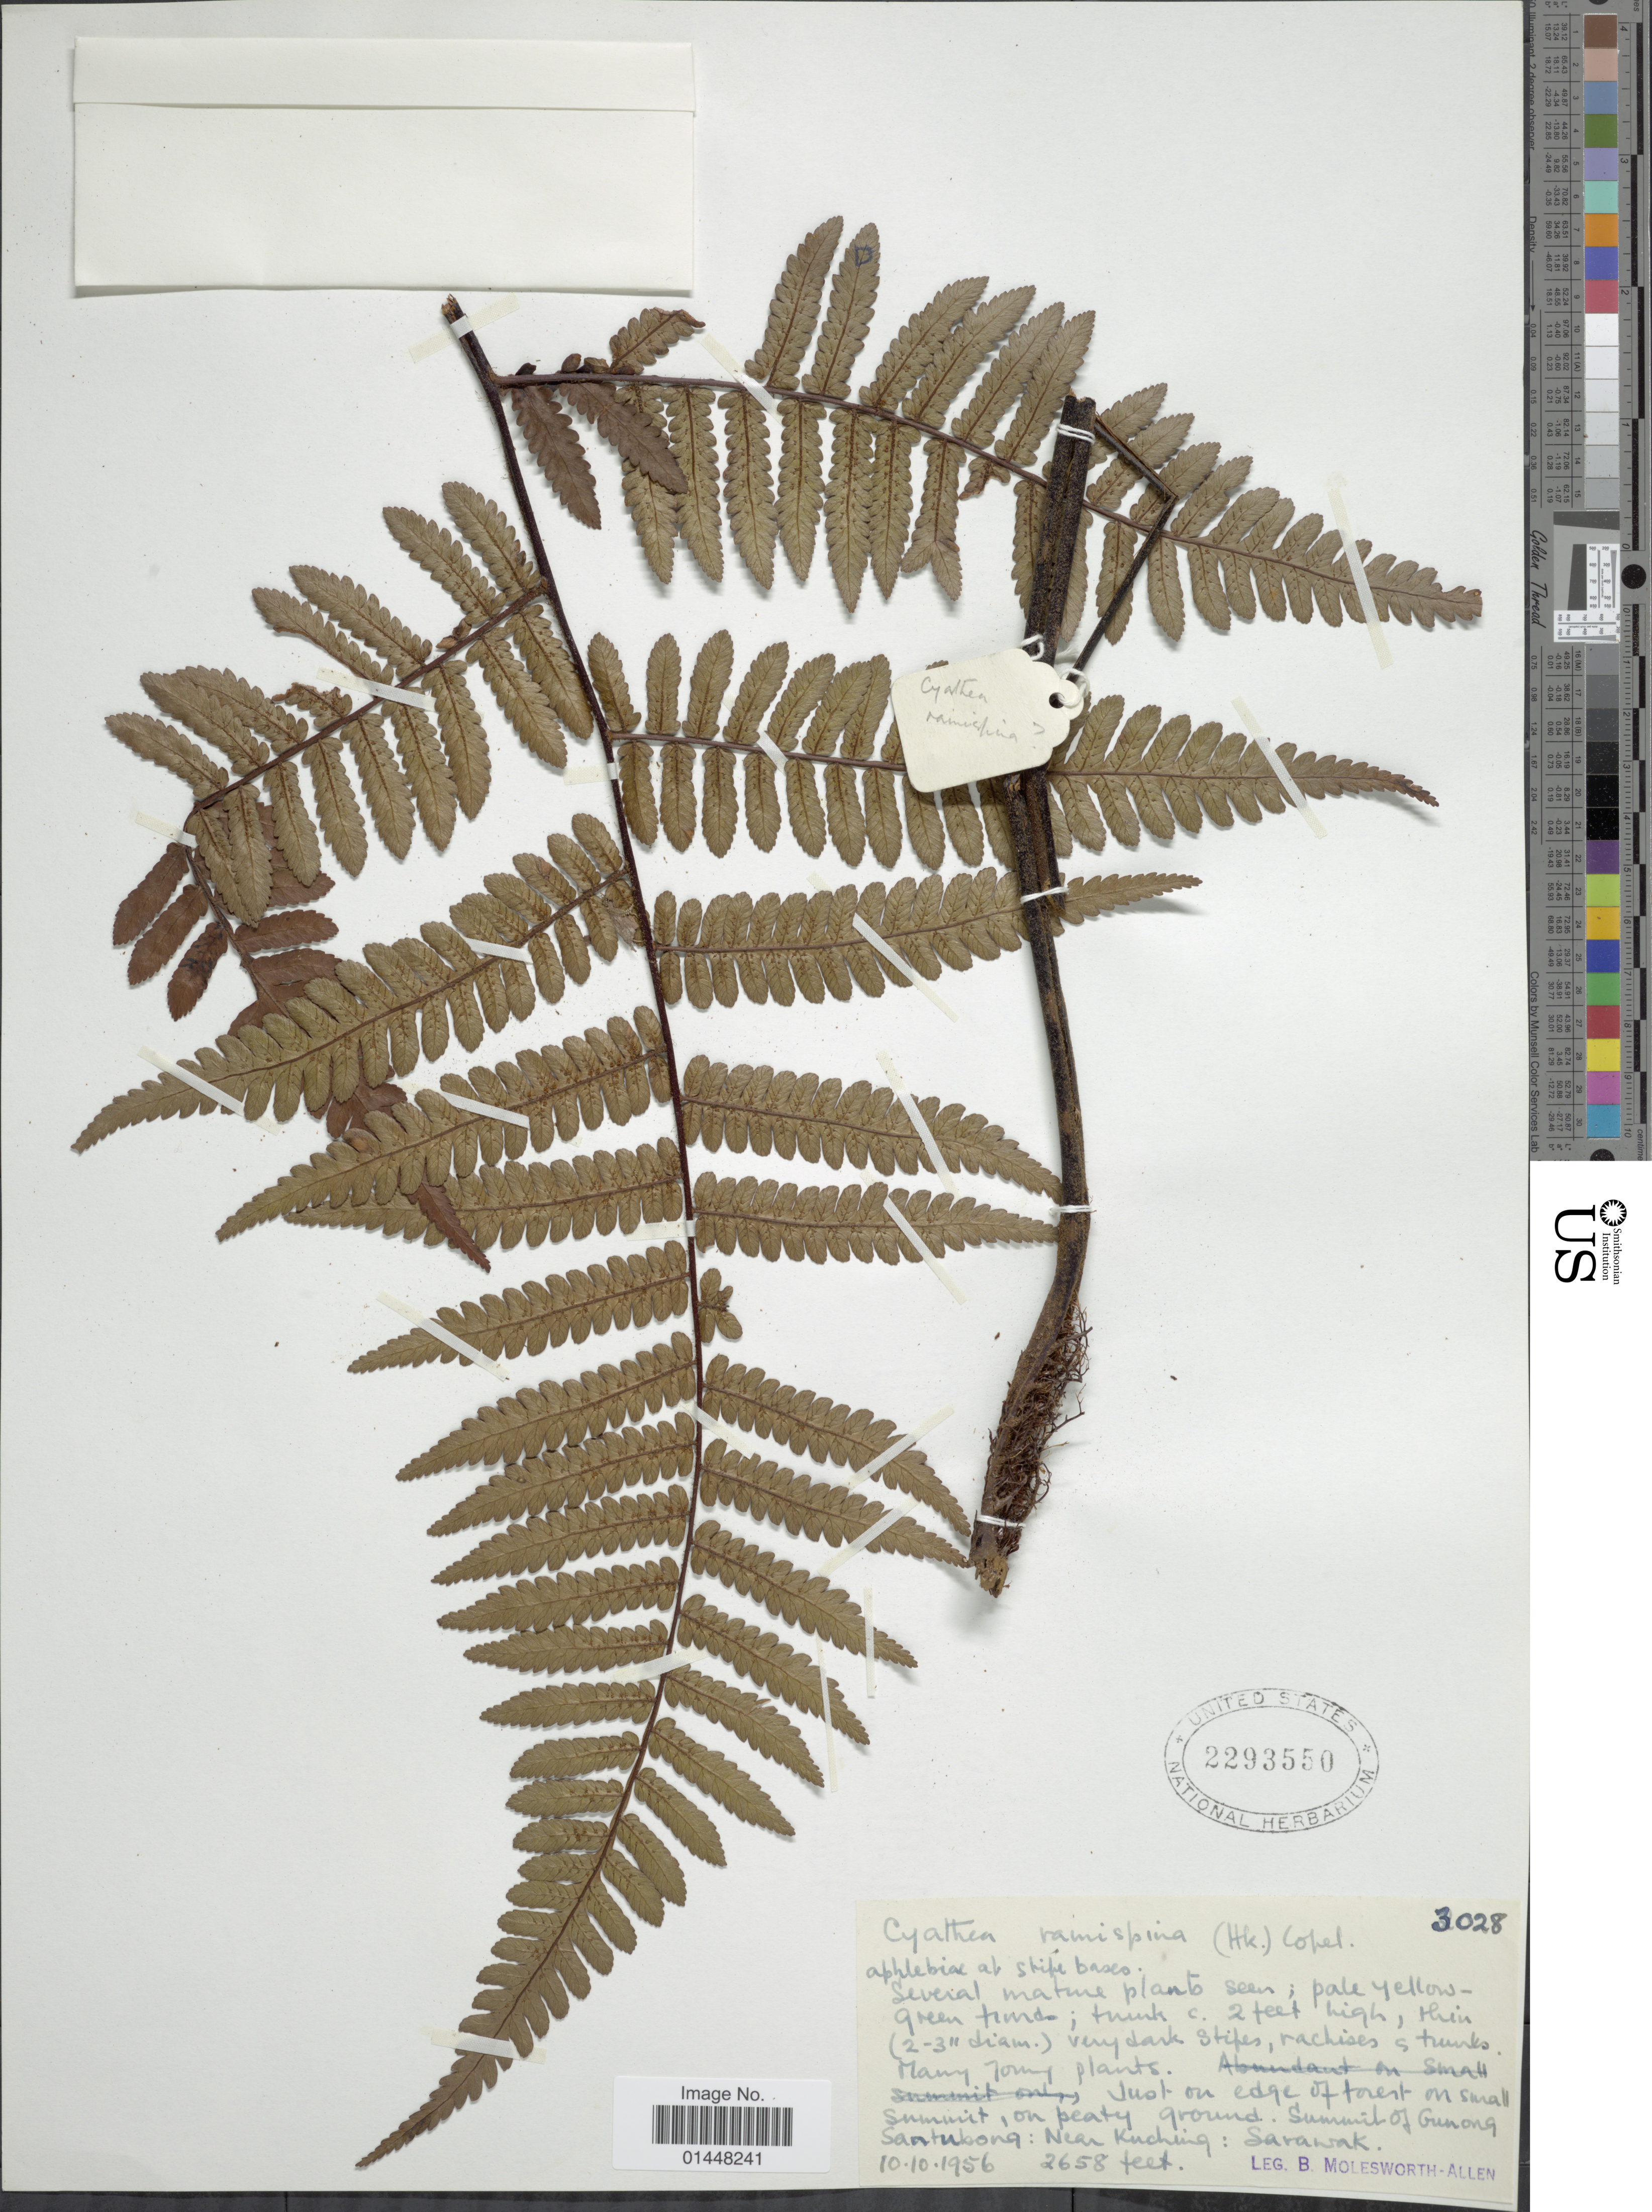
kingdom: Plantae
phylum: Tracheophyta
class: Polypodiopsida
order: Cyatheales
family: Cyatheaceae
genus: Gymnosphaera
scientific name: Gymnosphaera ramispina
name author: (Hook.) Copel.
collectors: B. E. G. Molesworth-Allen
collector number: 3028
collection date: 1956-10-10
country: Malaysia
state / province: Sarawak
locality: Just on edge of forest on small summit, on peaty ground. Summit of Guning Santubong: Near Kuching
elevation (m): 810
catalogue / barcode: US 2293550